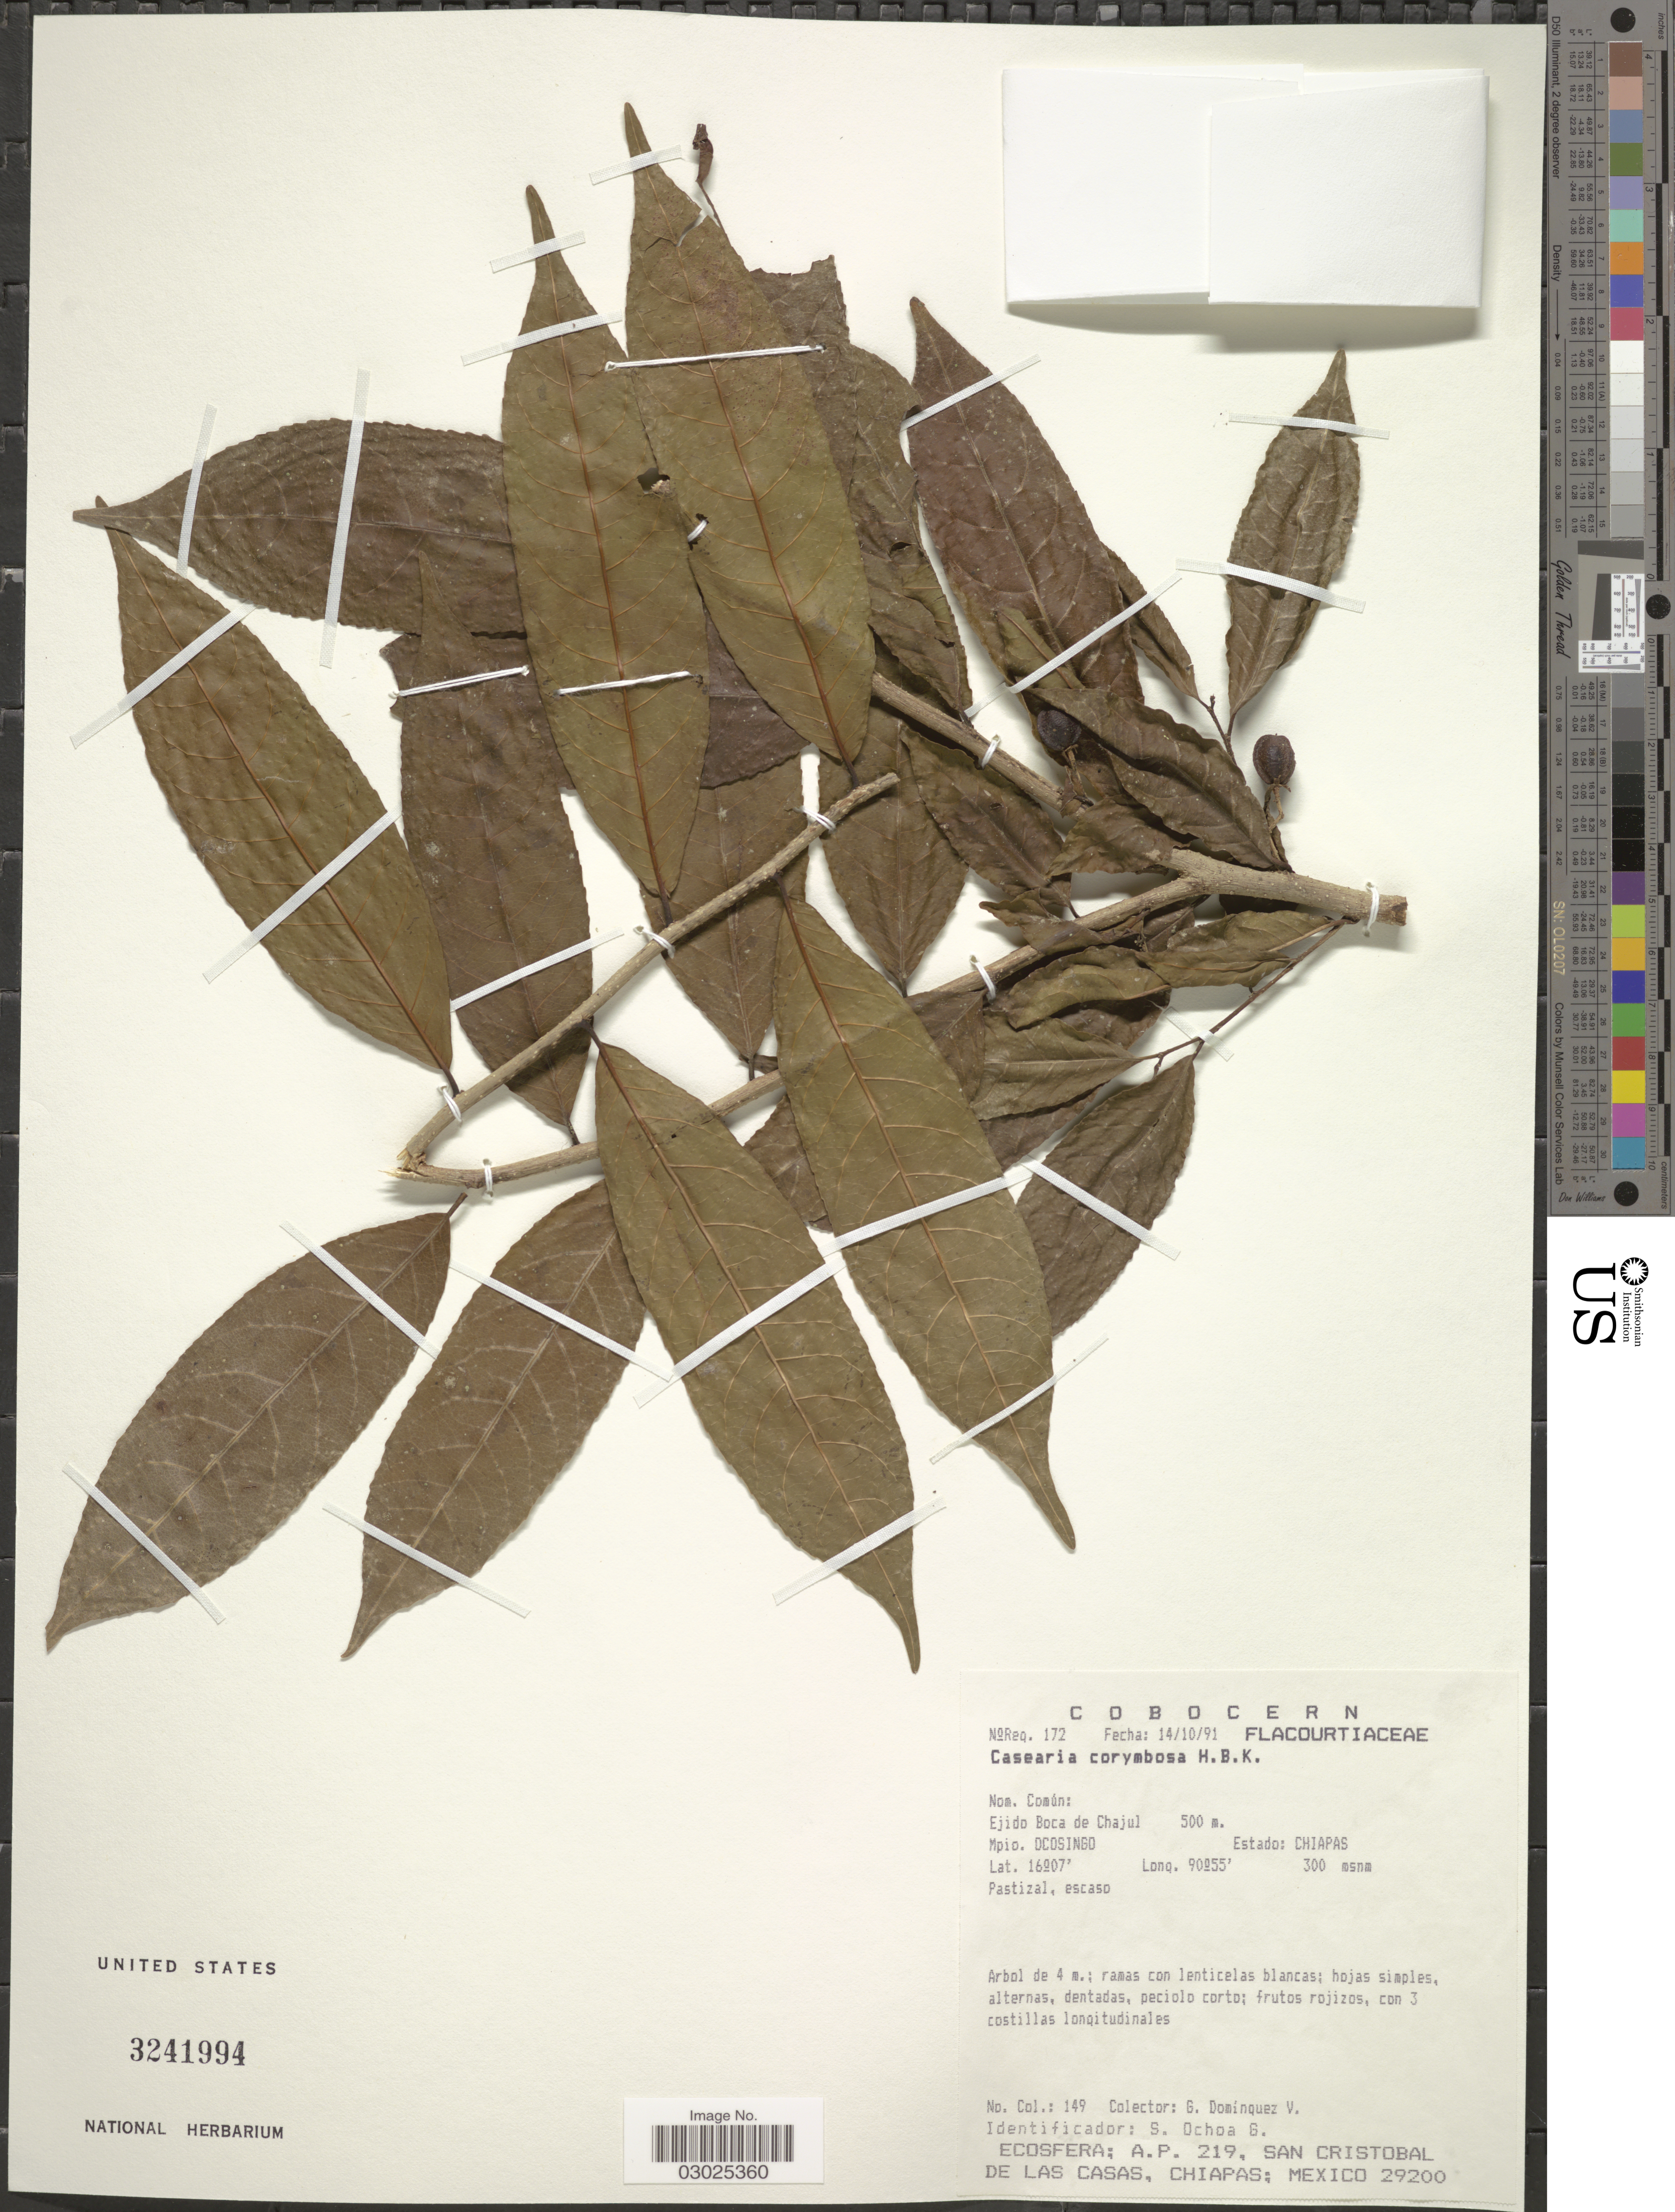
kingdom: Plantae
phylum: Tracheophyta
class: Magnoliopsida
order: Malpighiales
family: Salicaceae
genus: Casearia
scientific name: Casearia corymbosa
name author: Kunth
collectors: G. Domínguez V.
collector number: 149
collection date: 1991-10-14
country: Mexico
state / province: Chiapas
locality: Ejido Boca de Chajul 500 m. Mpio. Ocosingo.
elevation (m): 300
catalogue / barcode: US 3241994